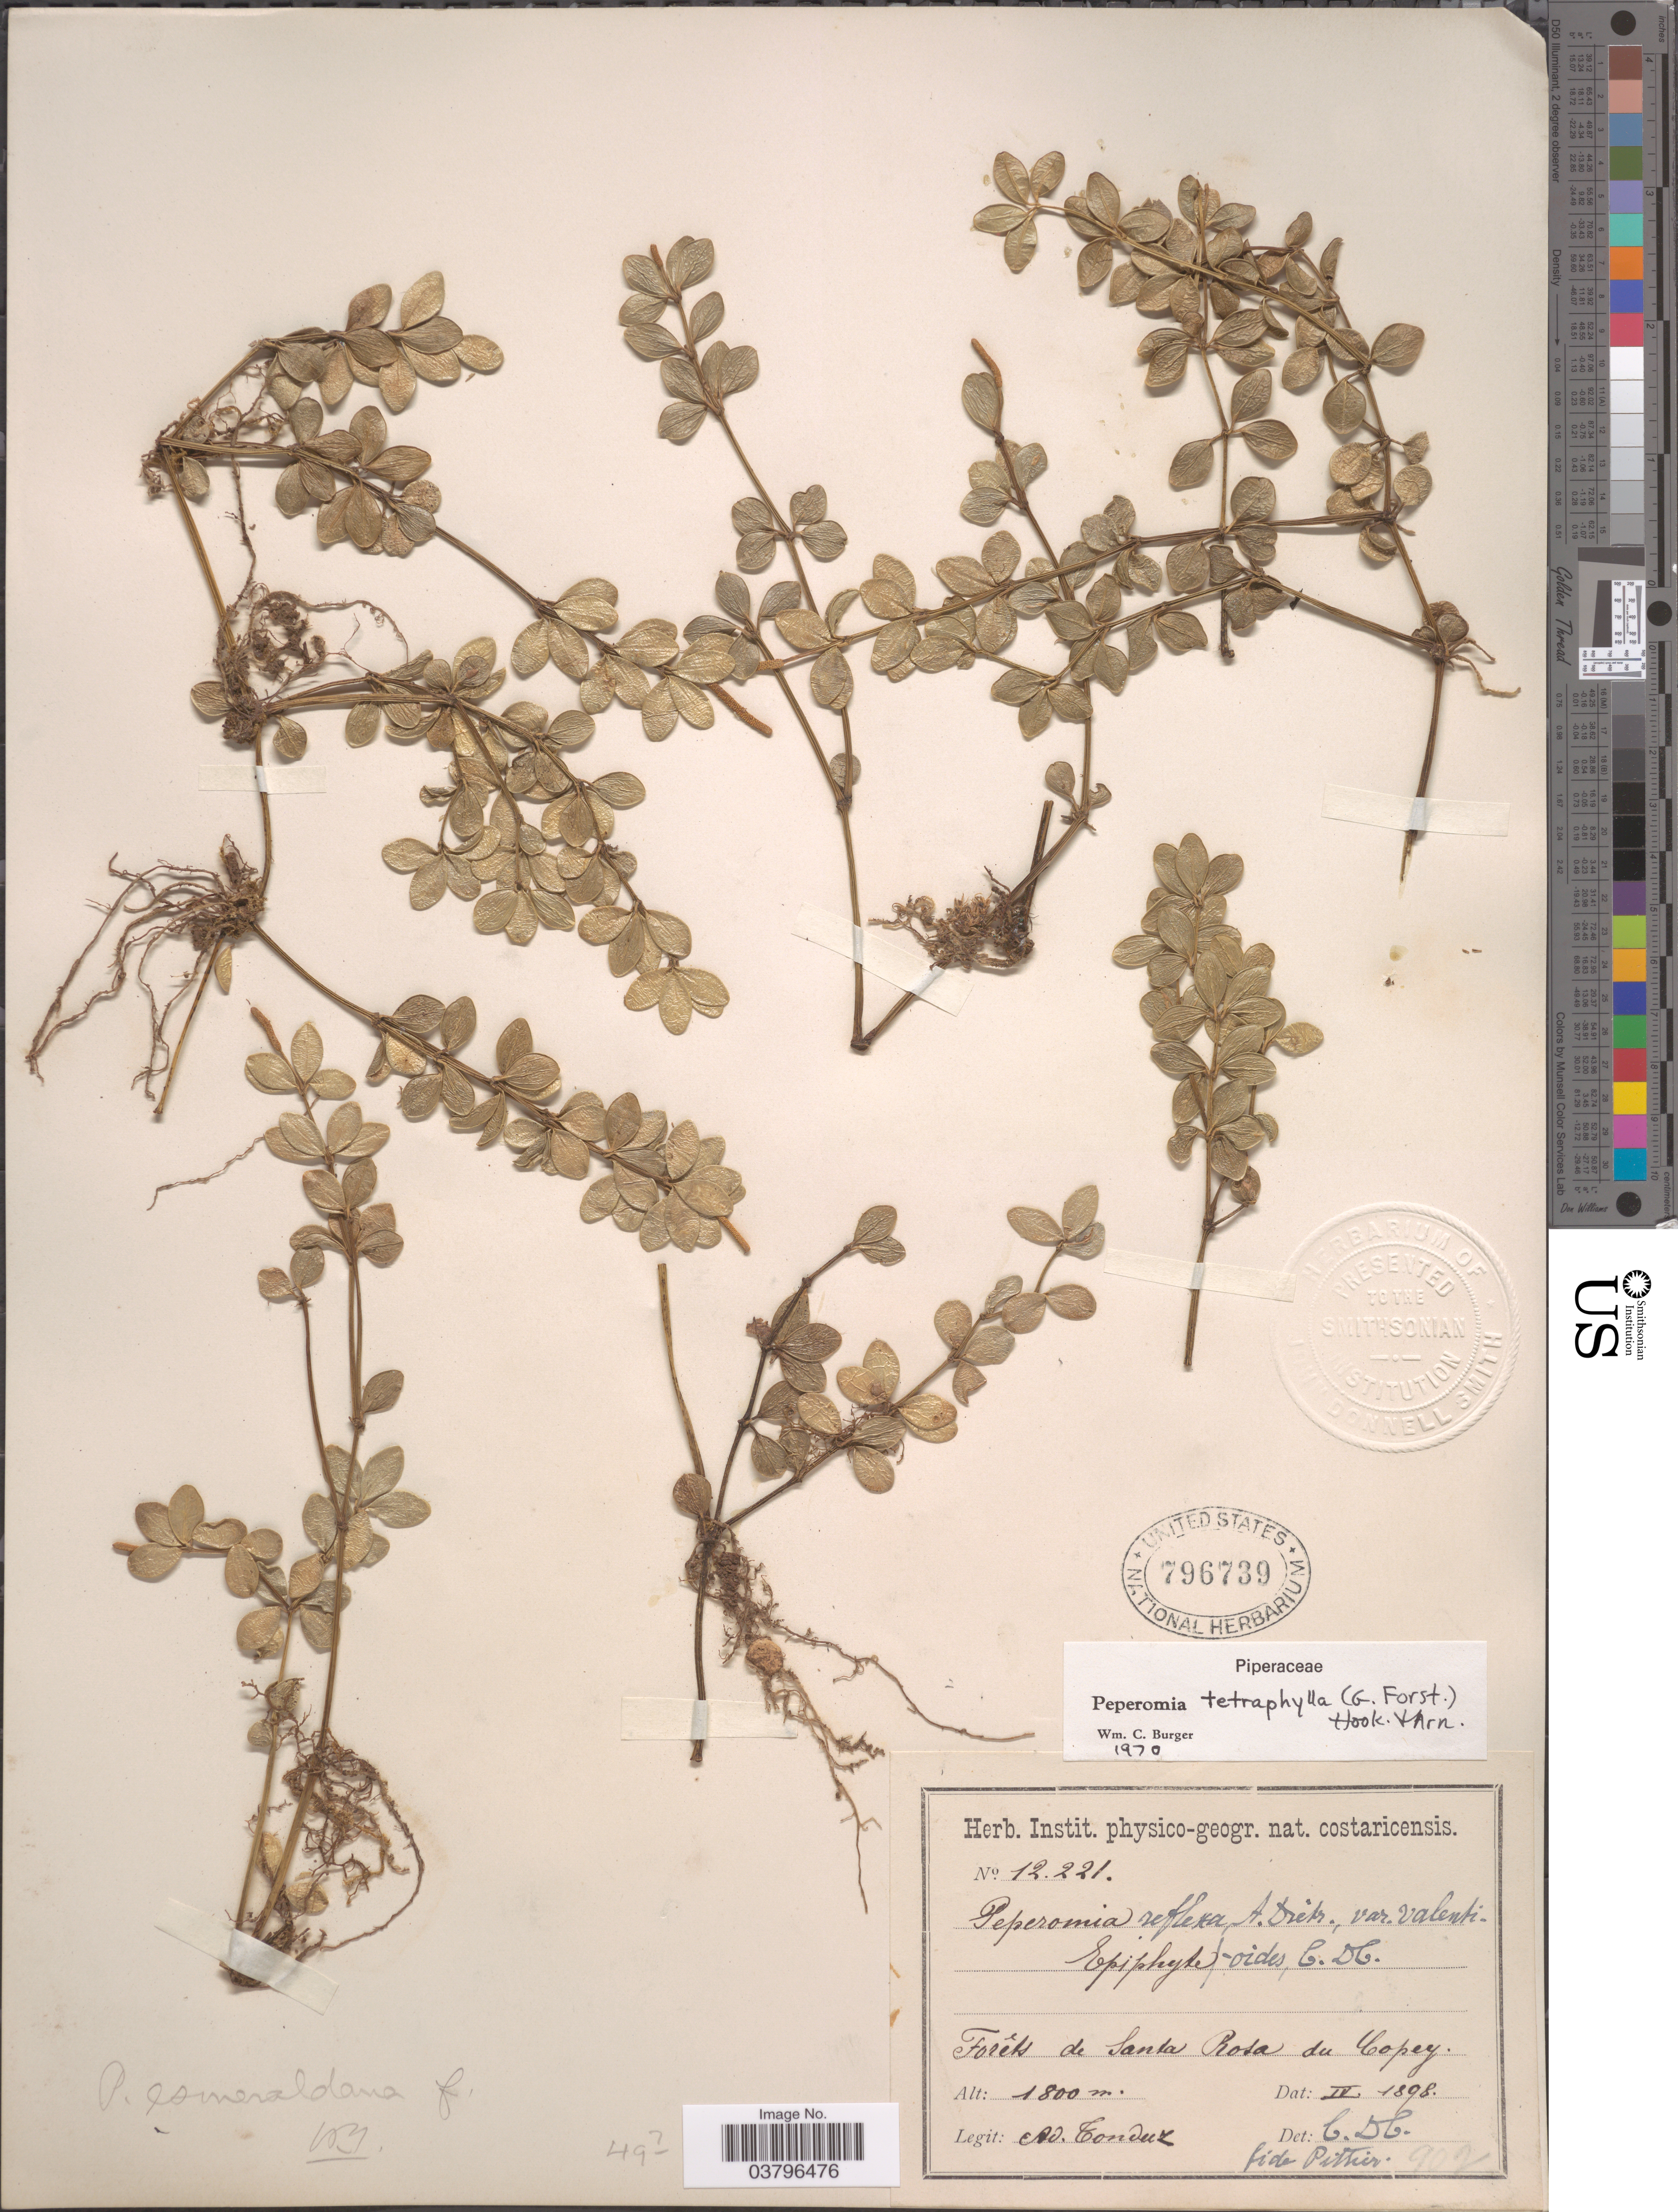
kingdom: Plantae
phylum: Tracheophyta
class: Magnoliopsida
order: Piperales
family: Piperaceae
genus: Peperomia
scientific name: Peperomia tetraphylla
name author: (G. Forst.) Hook. & Arn.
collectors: A. Tonduz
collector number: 12221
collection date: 1898-04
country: Costa Rica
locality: Forêts de Santa Rosa du Copey.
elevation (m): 1800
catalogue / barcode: US 796739